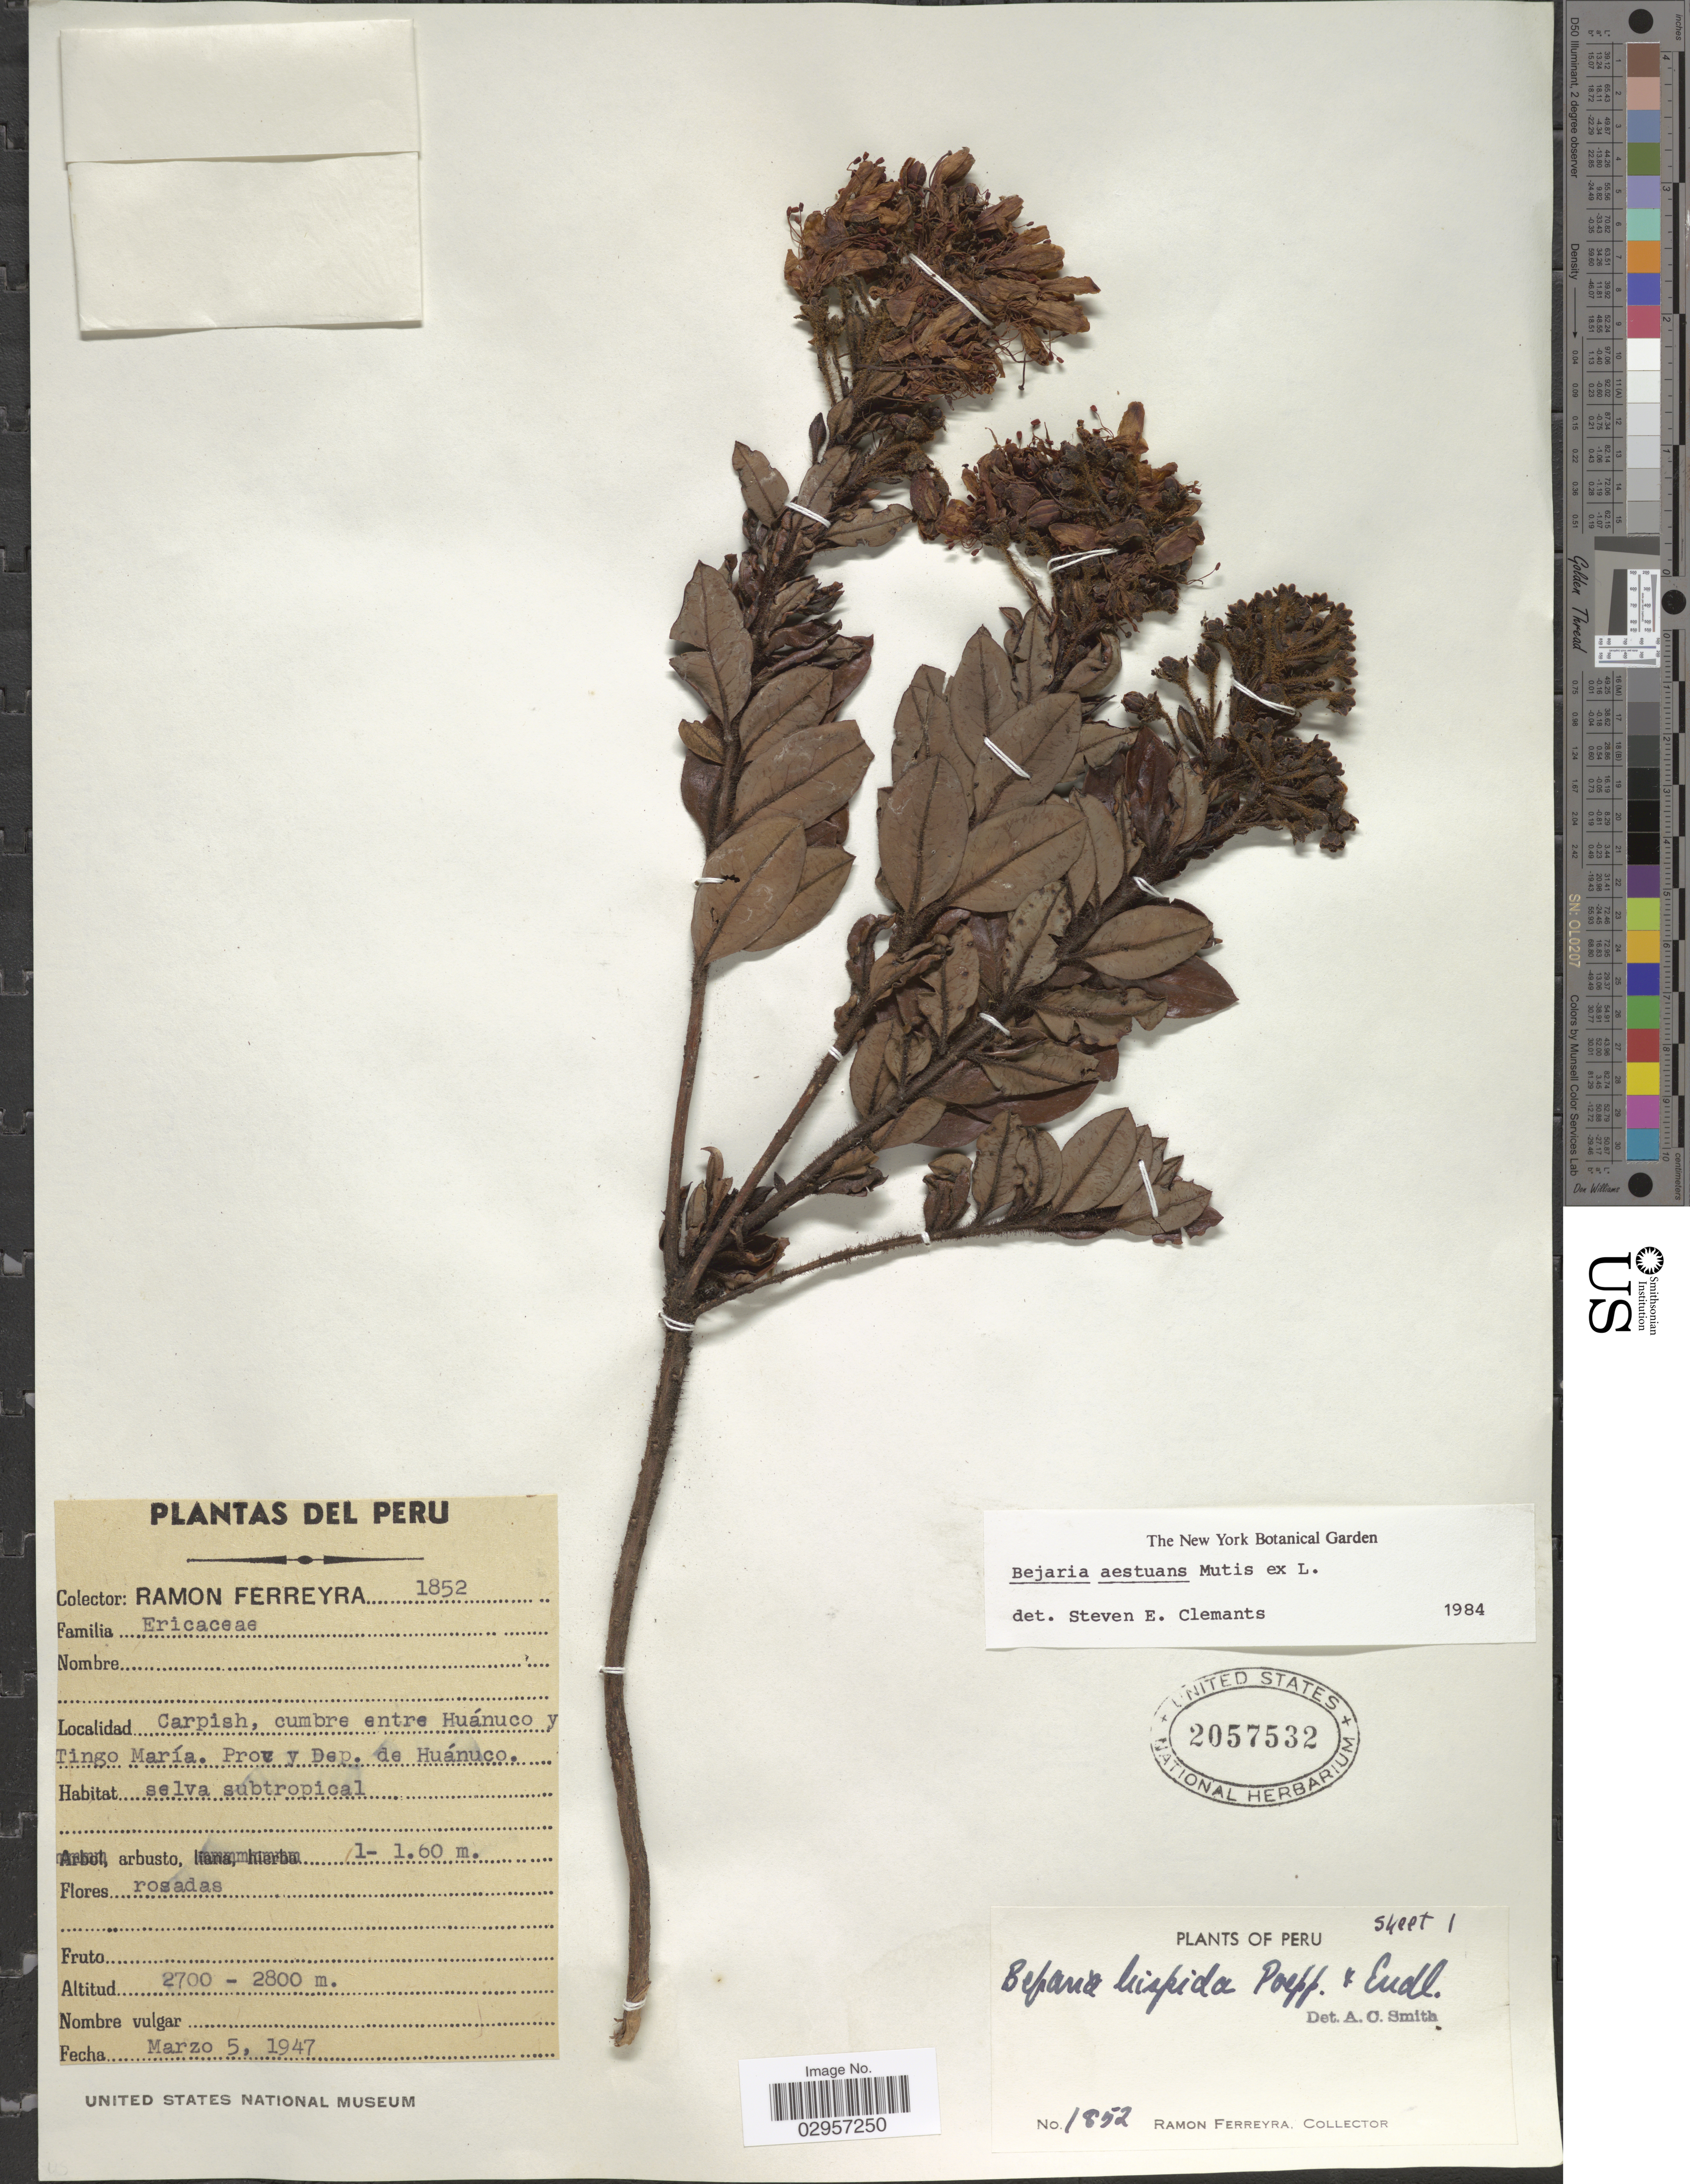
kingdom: Plantae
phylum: Tracheophyta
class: Magnoliopsida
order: Ericales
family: Ericaceae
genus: Befaria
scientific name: Befaria aestuans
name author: Mutis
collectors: R. A. Ferreyra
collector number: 1852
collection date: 1947-03-05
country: Peru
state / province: Huánuco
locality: Carpish, cumbre entre Huánuco y Tingo María. Prov y Dep. de Huánuco.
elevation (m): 2700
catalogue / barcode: US 2057532